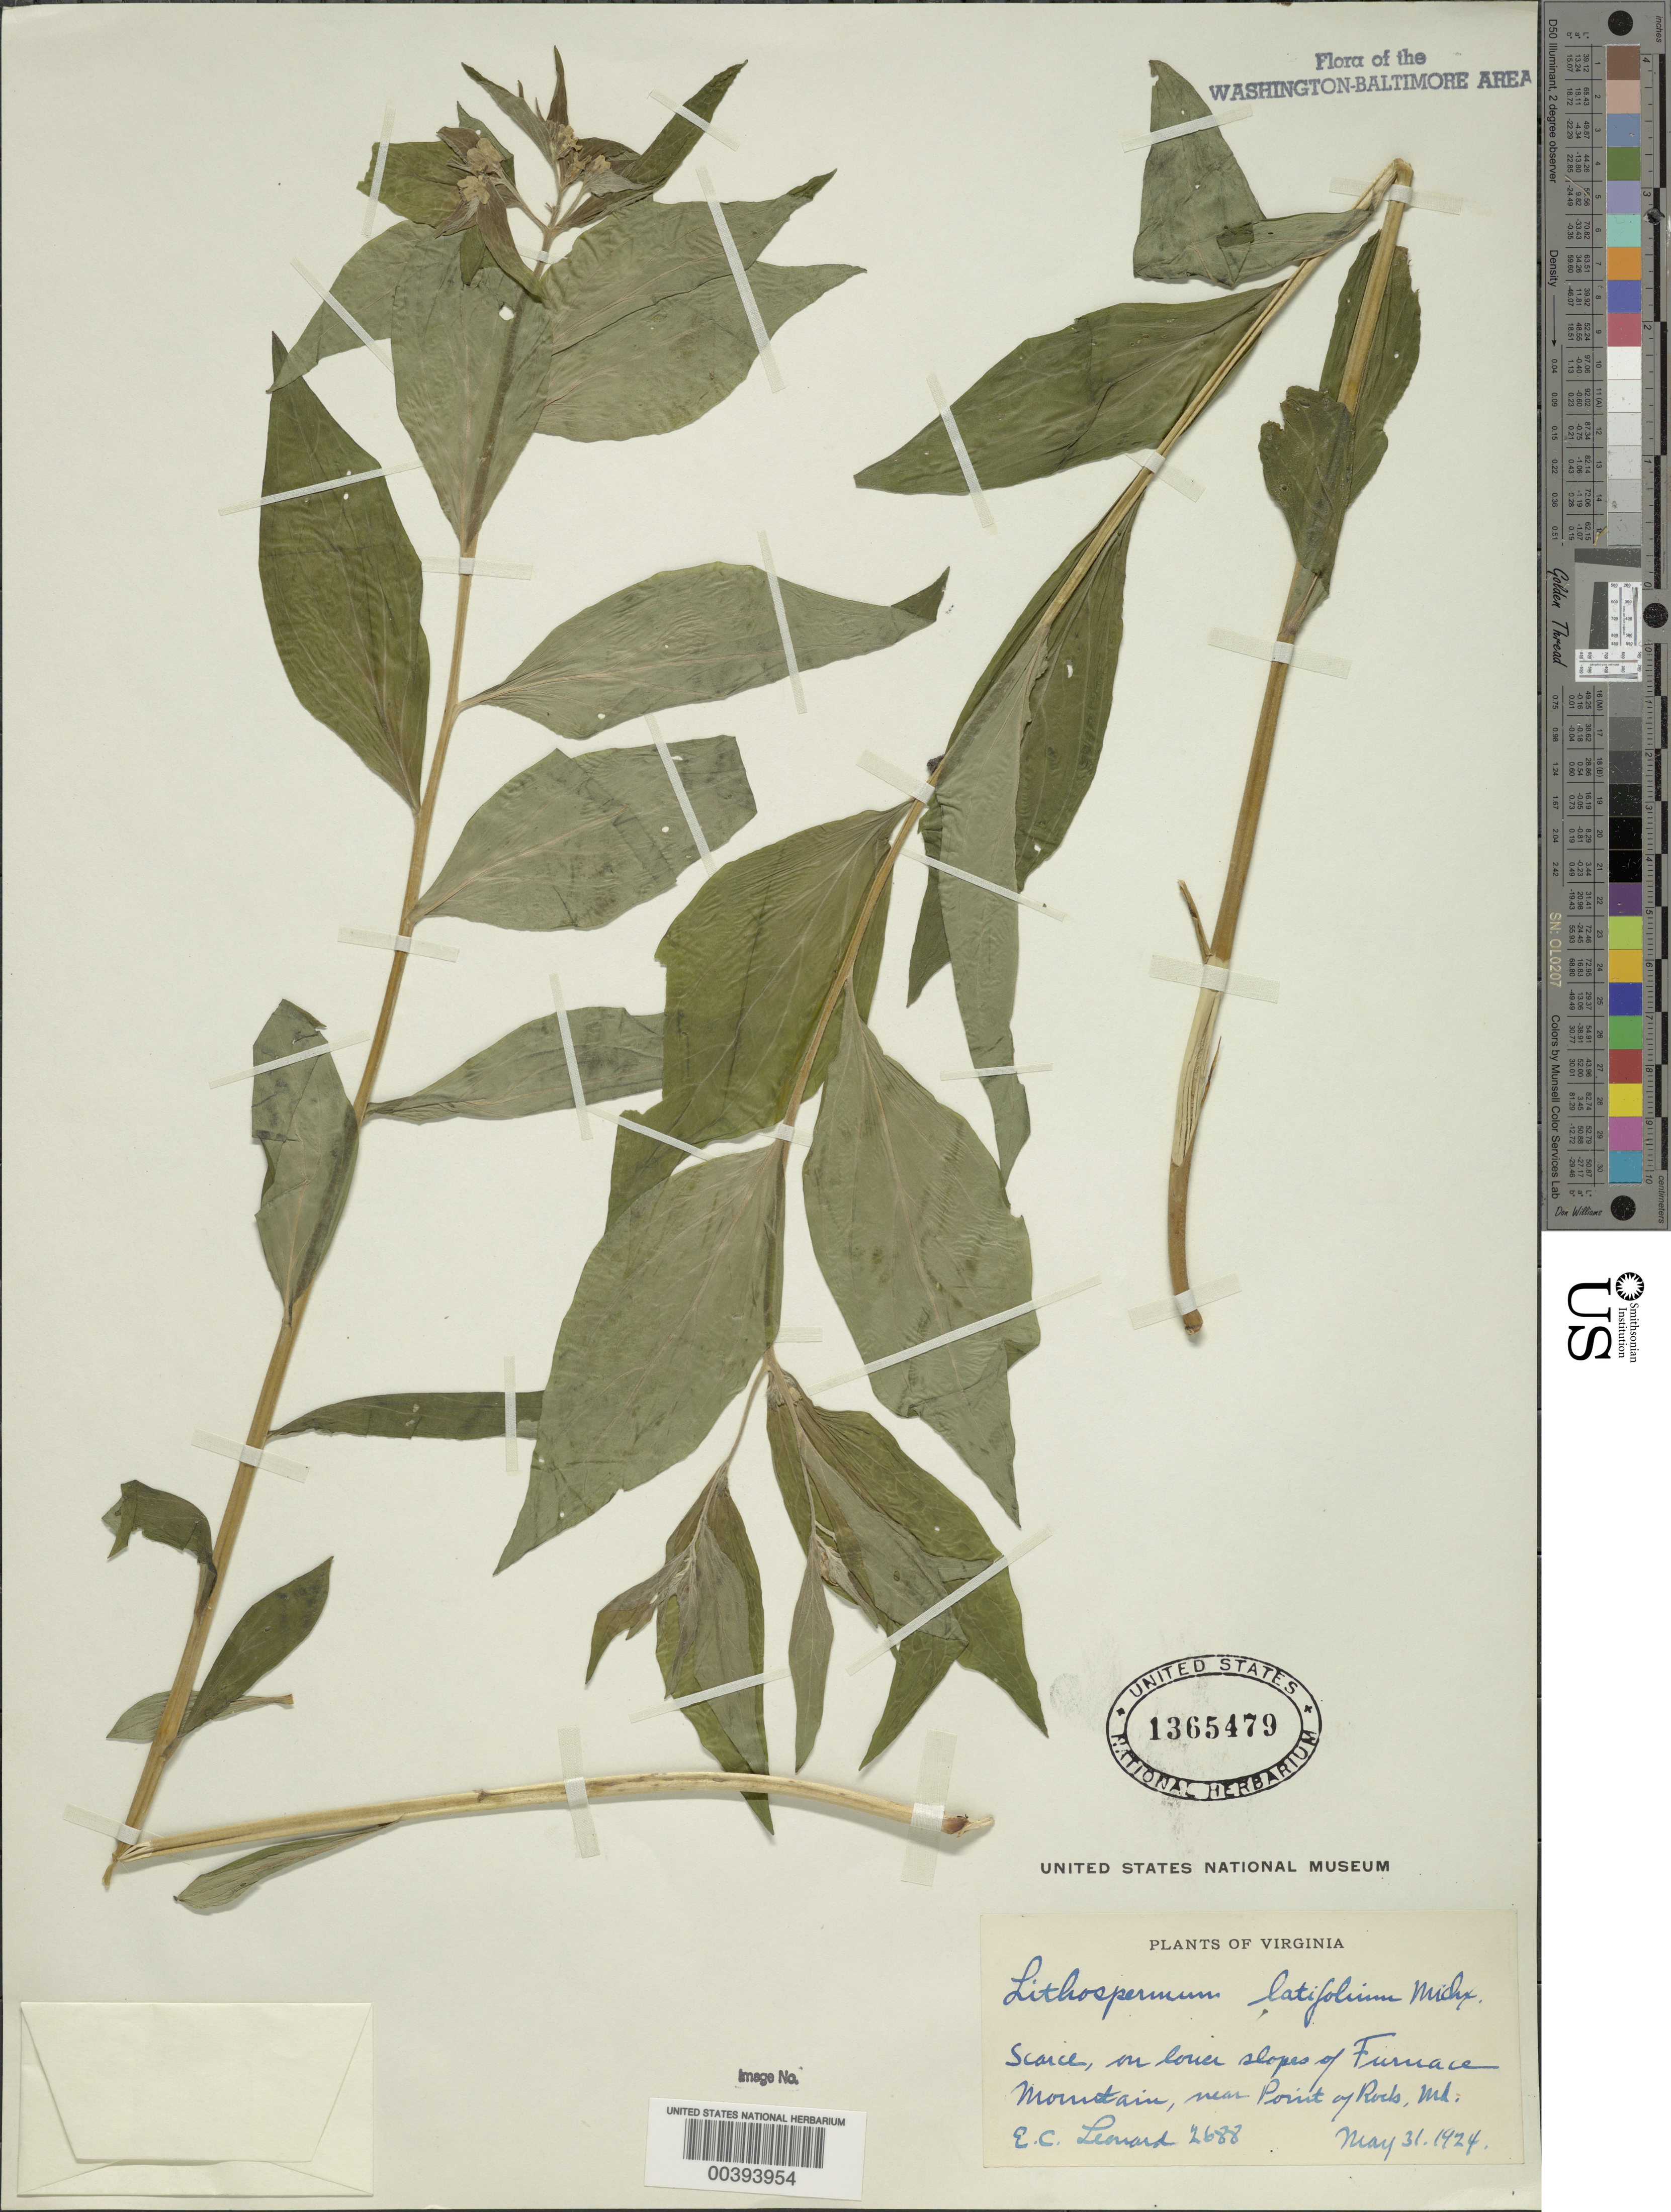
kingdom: Plantae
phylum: Tracheophyta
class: Magnoliopsida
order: Boraginales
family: Boraginaceae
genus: Lithospermum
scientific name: Lithospermum latifolium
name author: Michx.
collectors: E. C. Leonard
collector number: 2688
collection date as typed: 31 May 1924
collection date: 1924-05-31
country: United States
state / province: Virginia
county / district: Loudoun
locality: Furnace Mountain near Point of Rocks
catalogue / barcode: US 1365479